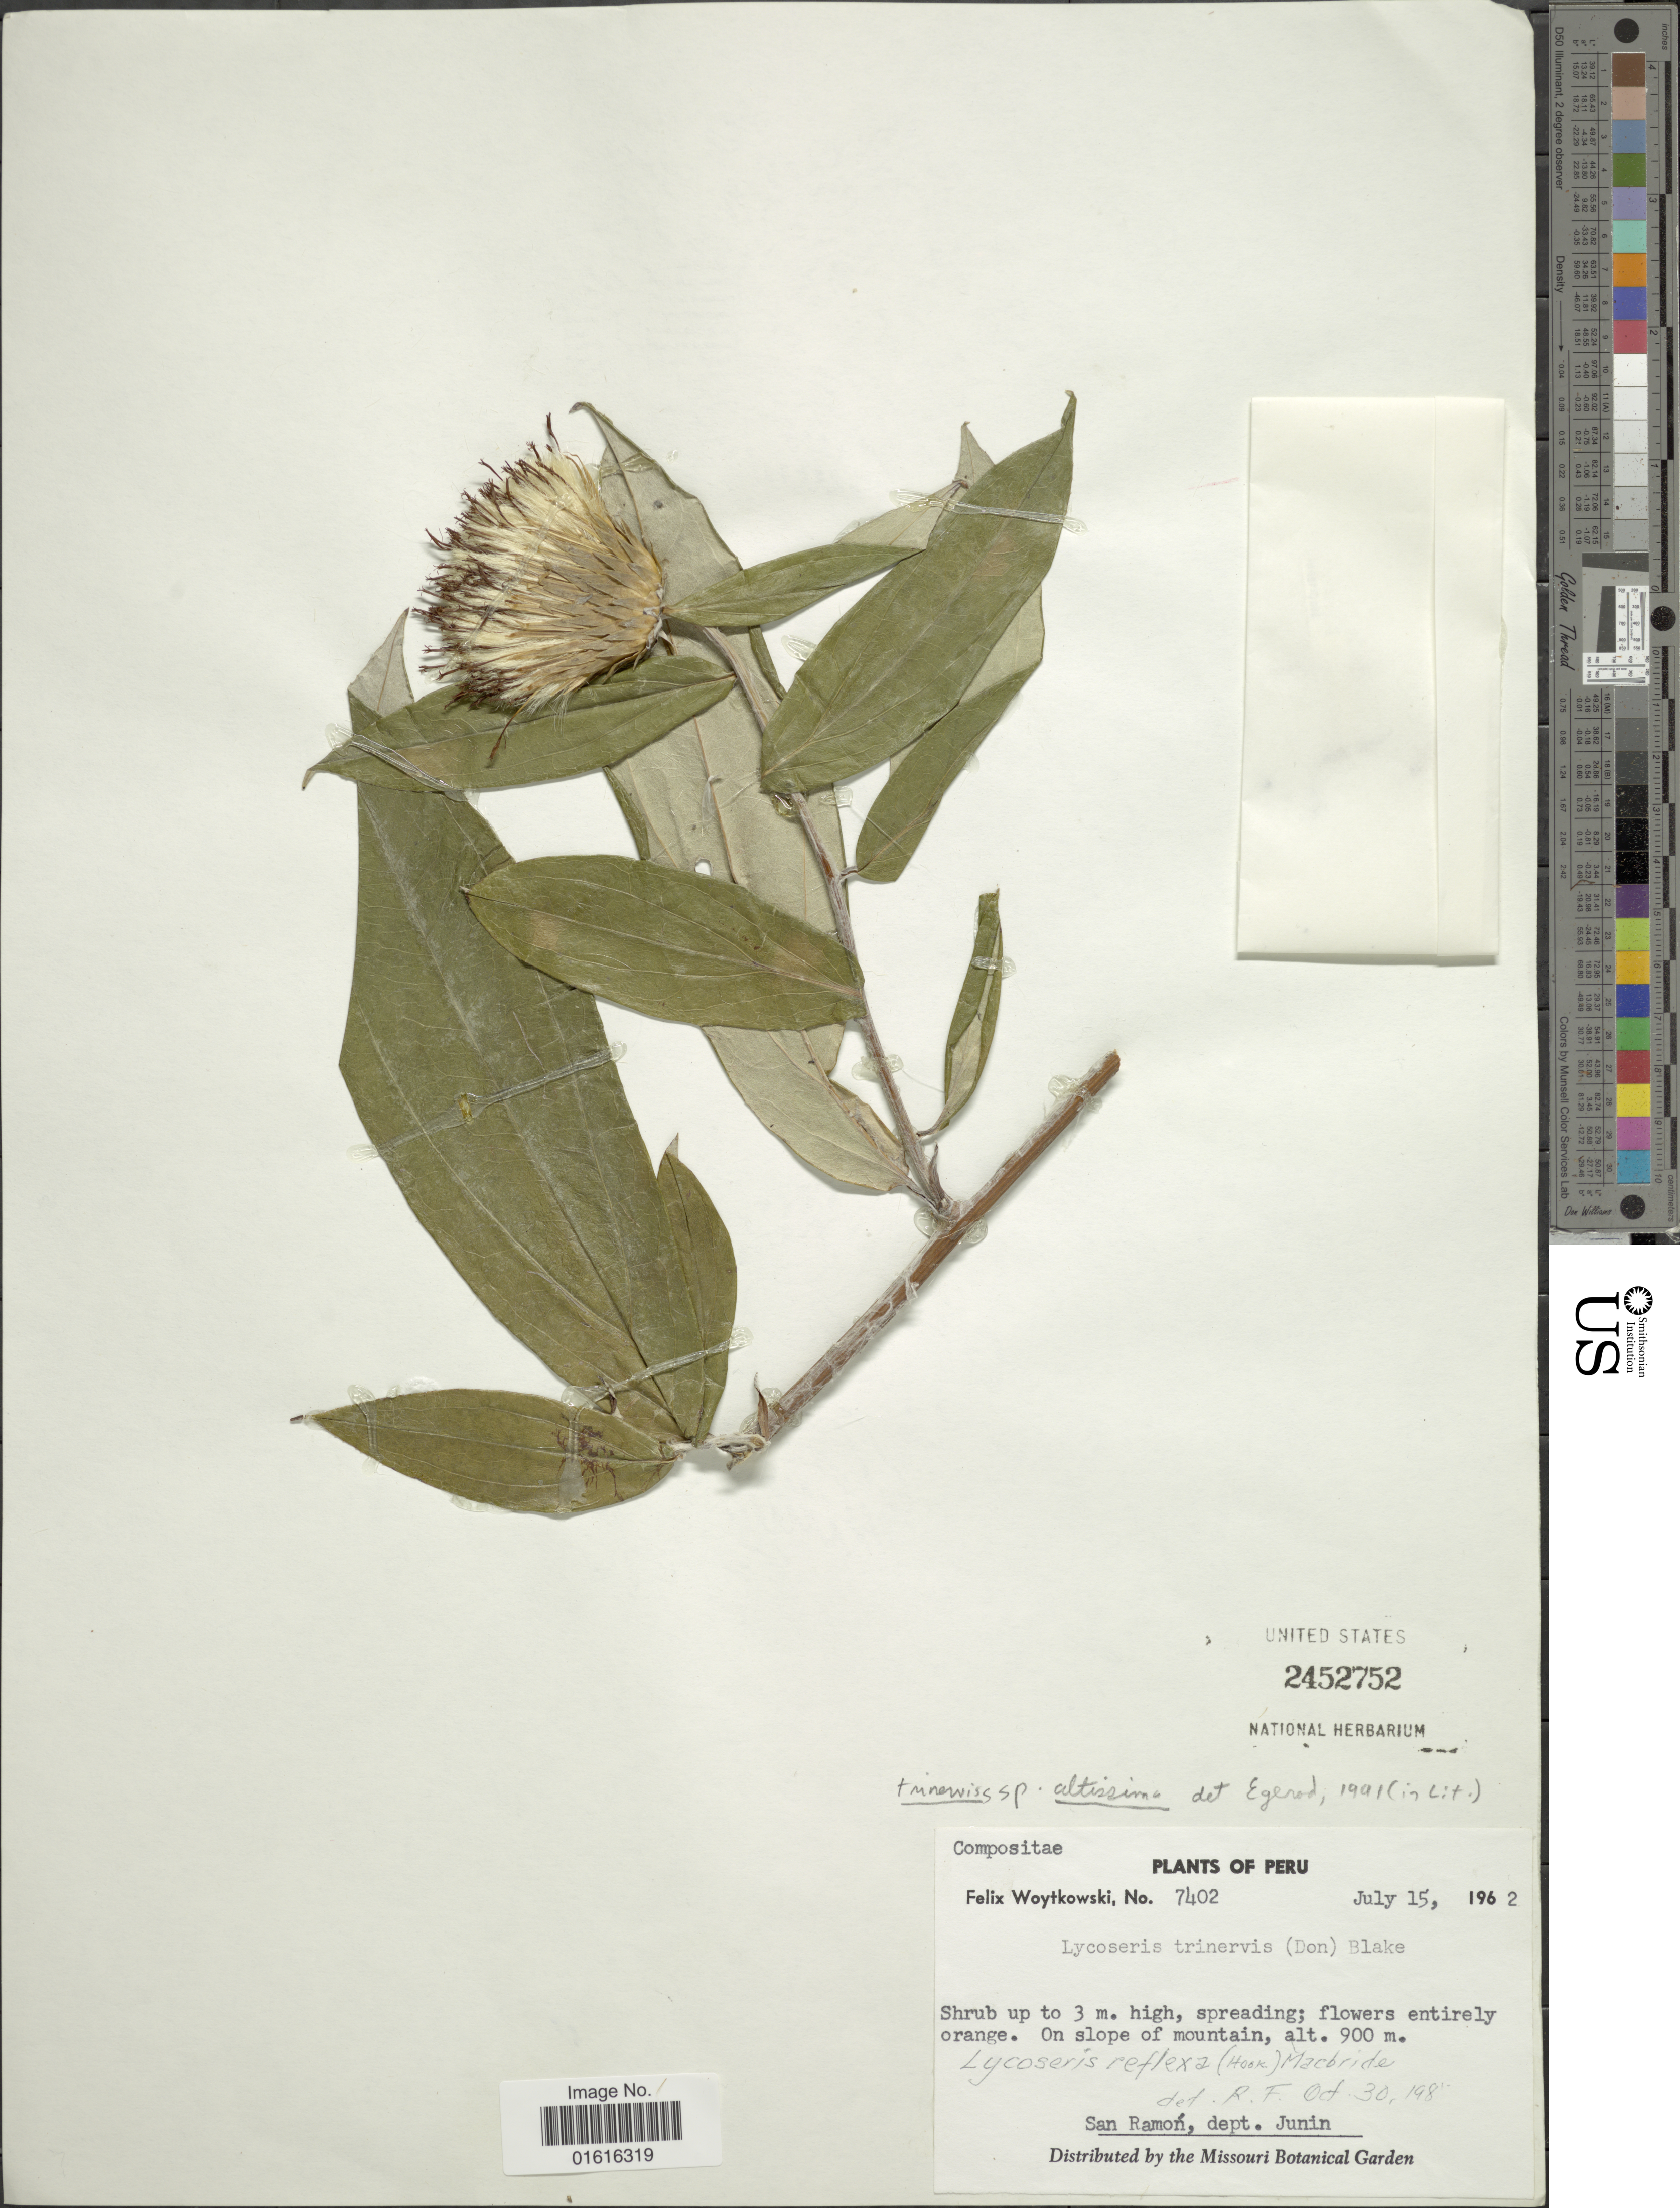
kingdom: Plantae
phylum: Tracheophyta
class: Magnoliopsida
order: Asterales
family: Asteraceae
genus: Lycoseris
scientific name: Lycoseris trinervis subsp. altissima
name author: (Poepp.) K. Egerod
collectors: F. Woytkowski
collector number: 7402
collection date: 1962-07-15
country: Peru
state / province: Junín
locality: San Ramon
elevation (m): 900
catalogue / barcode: US 2452752